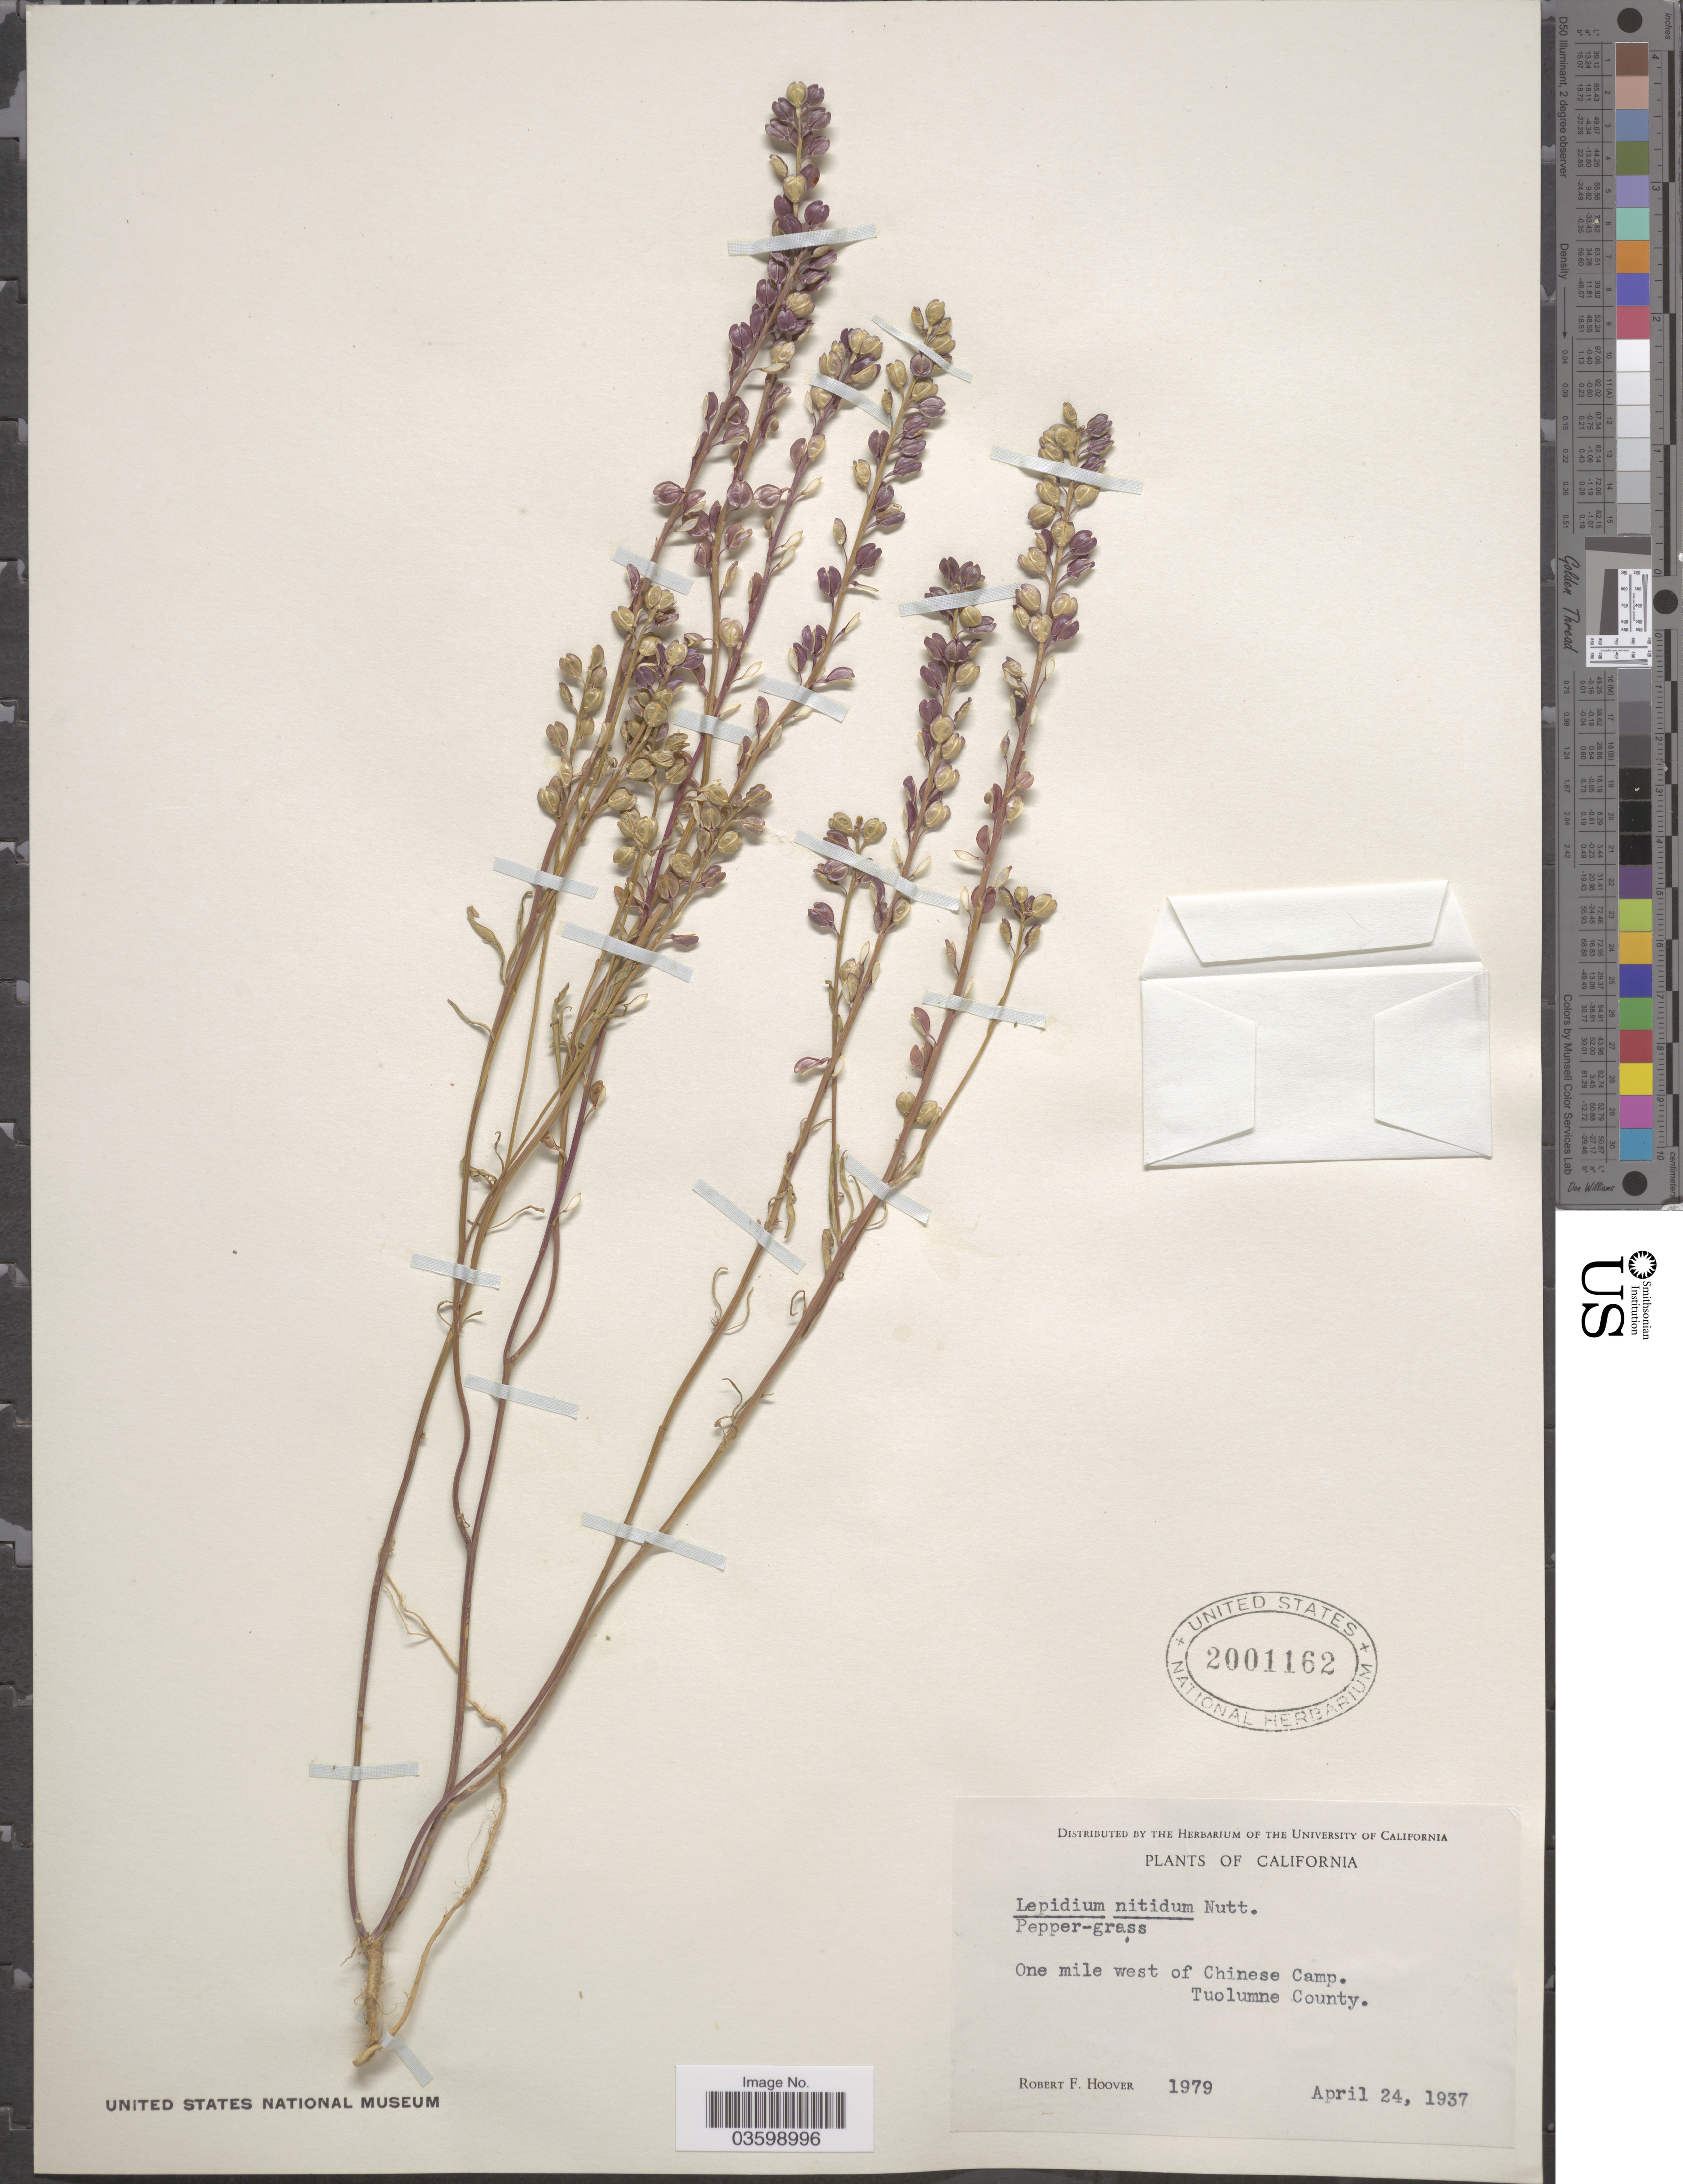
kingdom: Plantae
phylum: Tracheophyta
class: Magnoliopsida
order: Brassicales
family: Brassicaceae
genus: Lepidium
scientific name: Lepidium nitidum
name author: Nutt.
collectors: R. F. Hoover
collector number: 1979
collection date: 1937-04-24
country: United States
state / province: California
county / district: Tuolumne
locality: One mile west of Chinese Camp. Tuolumne County.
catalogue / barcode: US 2001162